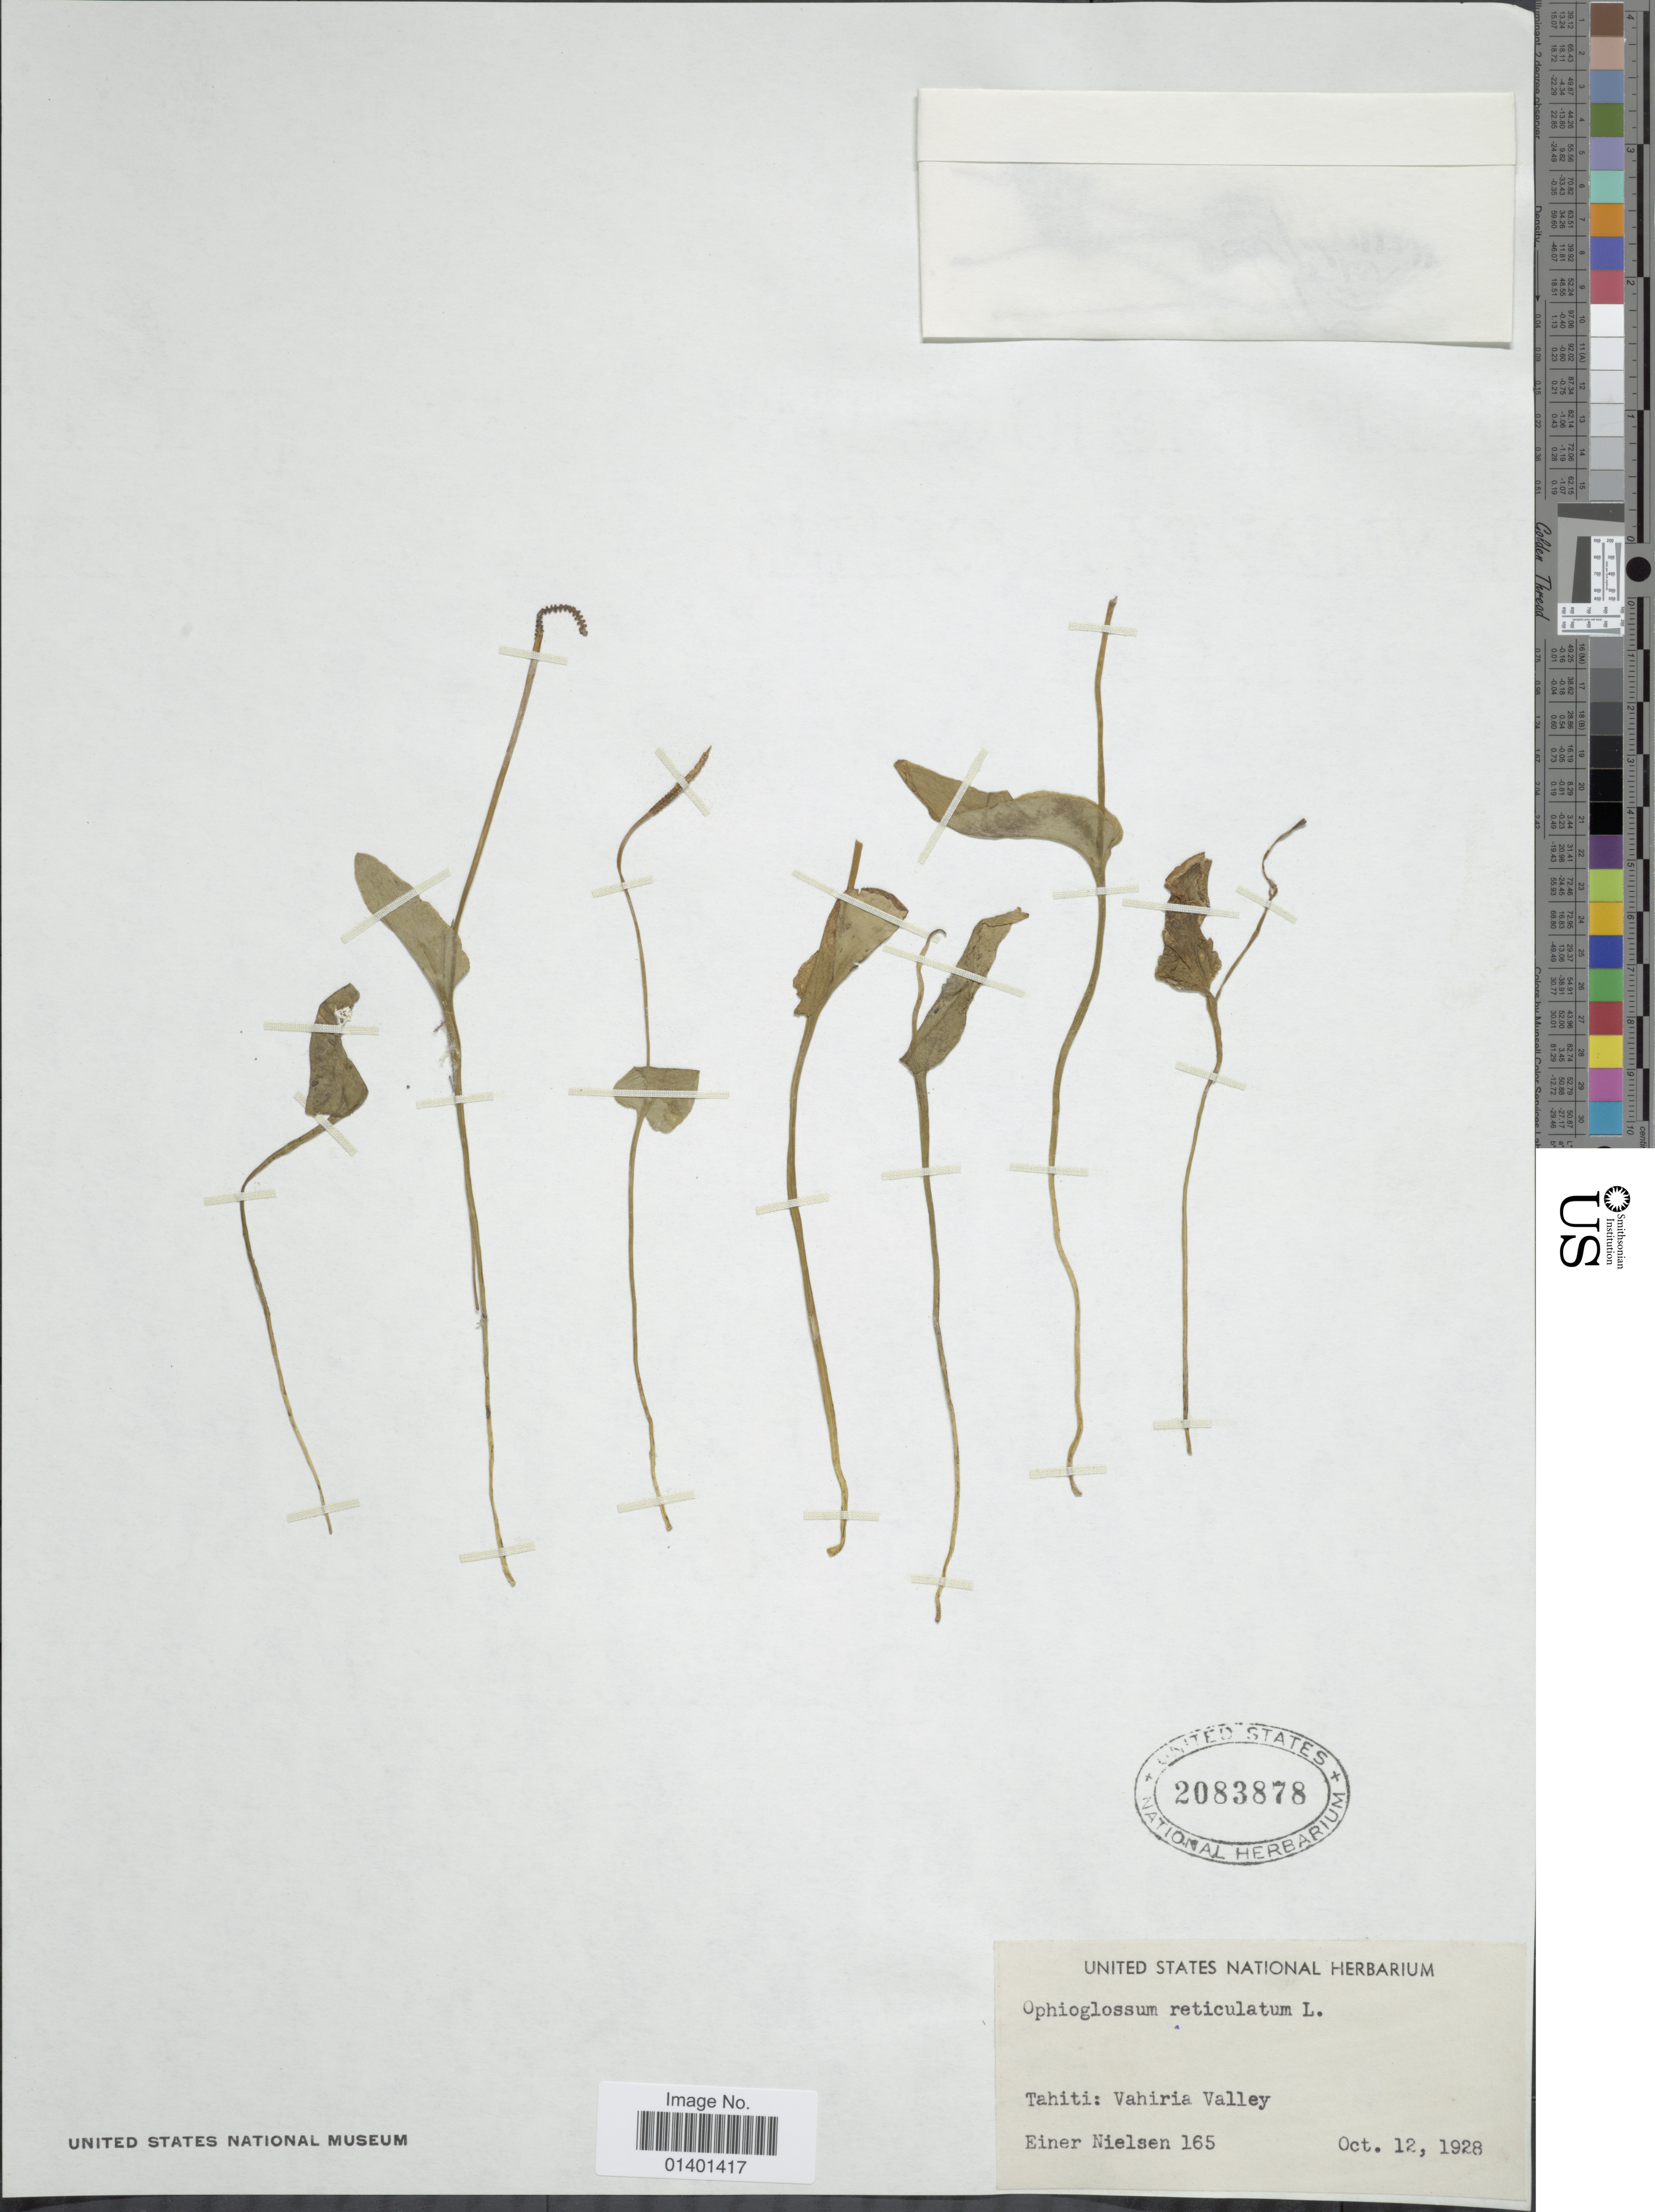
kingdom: Plantae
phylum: Tracheophyta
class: Polypodiopsida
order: Ophioglossales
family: Ophioglossaceae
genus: Ophioglossum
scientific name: Ophioglossum reticulatum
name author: L.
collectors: E. Nielsen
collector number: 165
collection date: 1928-10-12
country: French Polynesia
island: Tahiti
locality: Tahiti: Vahiria Valley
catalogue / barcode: US 2083878